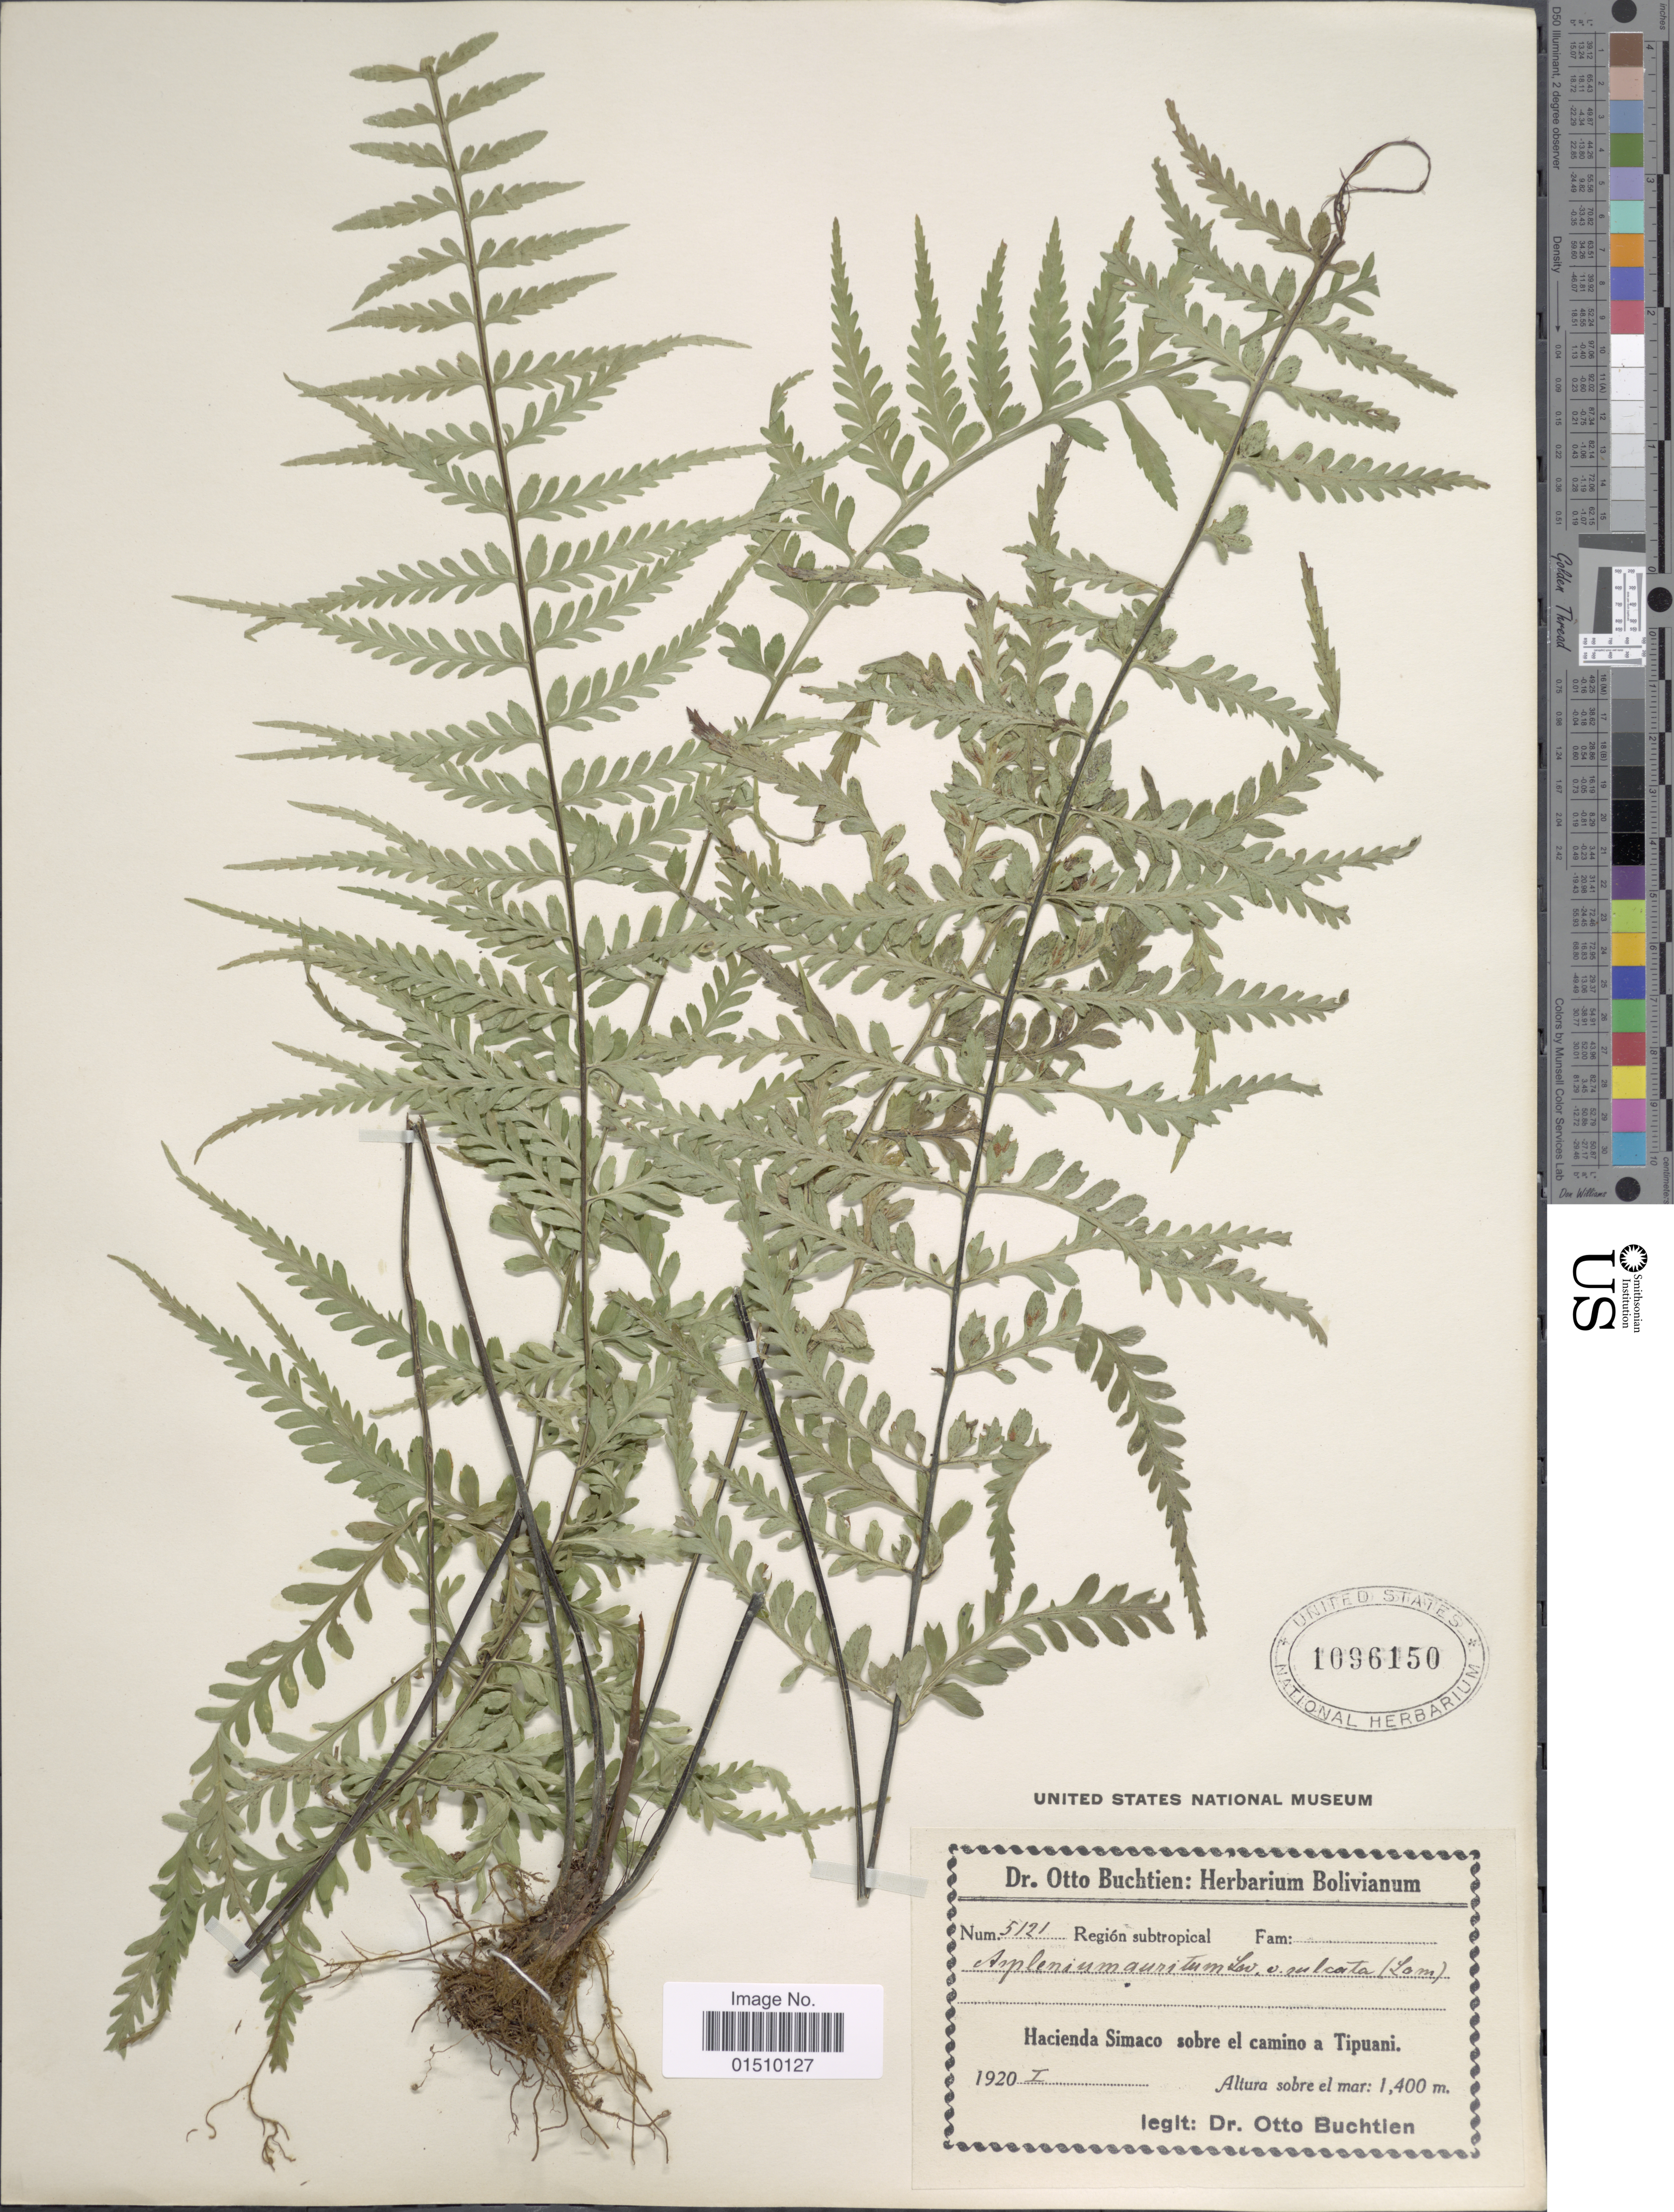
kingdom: Plantae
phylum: Tracheophyta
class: Polypodiopsida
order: Polypodiales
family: Aspleniaceae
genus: Asplenium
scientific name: Asplenium auritum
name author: Sw.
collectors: O. Buchtien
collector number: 5121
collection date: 1920-01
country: Bolivia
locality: Bolivia, Hacienda Simaco sobre el camino a Tipuani.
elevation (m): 1400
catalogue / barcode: US 1096150